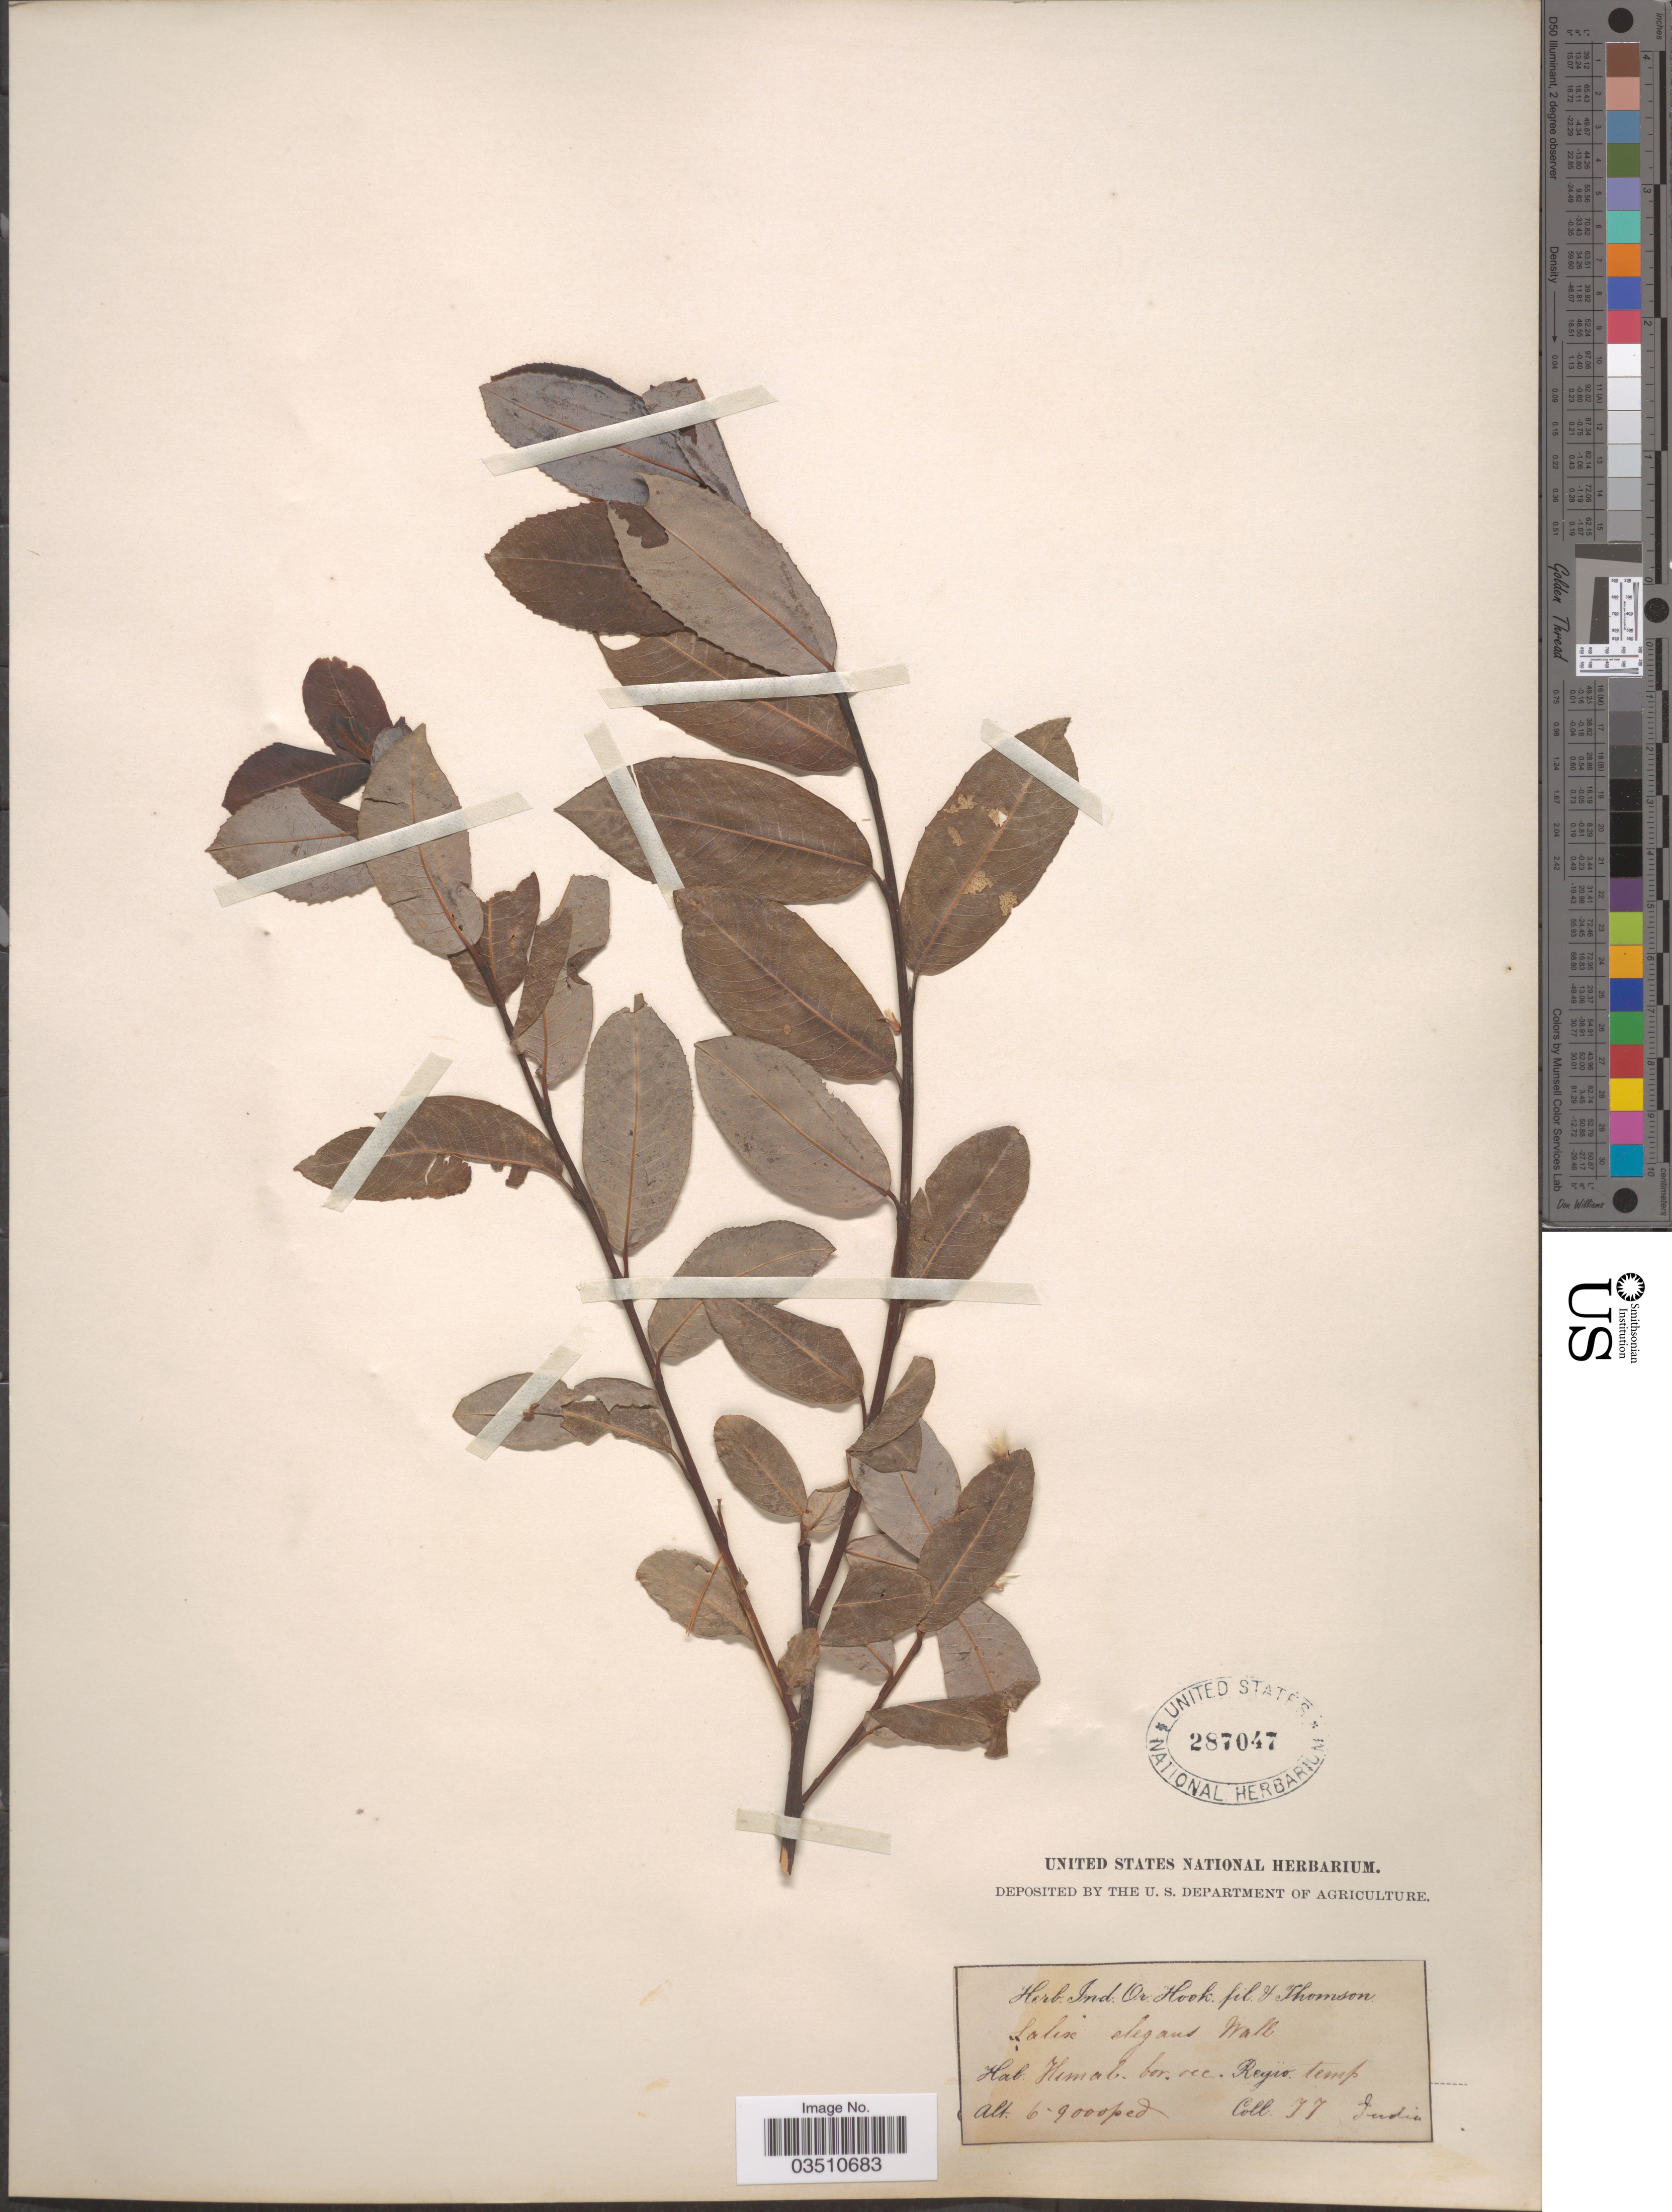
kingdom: Plantae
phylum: Tracheophyta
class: Magnoliopsida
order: Malpighiales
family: Salicaceae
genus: Salix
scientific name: Salix elegans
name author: Wall. ex Andersson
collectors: T. Thomson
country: India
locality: Himal. bor. occ. Regio temp.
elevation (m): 1829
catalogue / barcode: US 287047